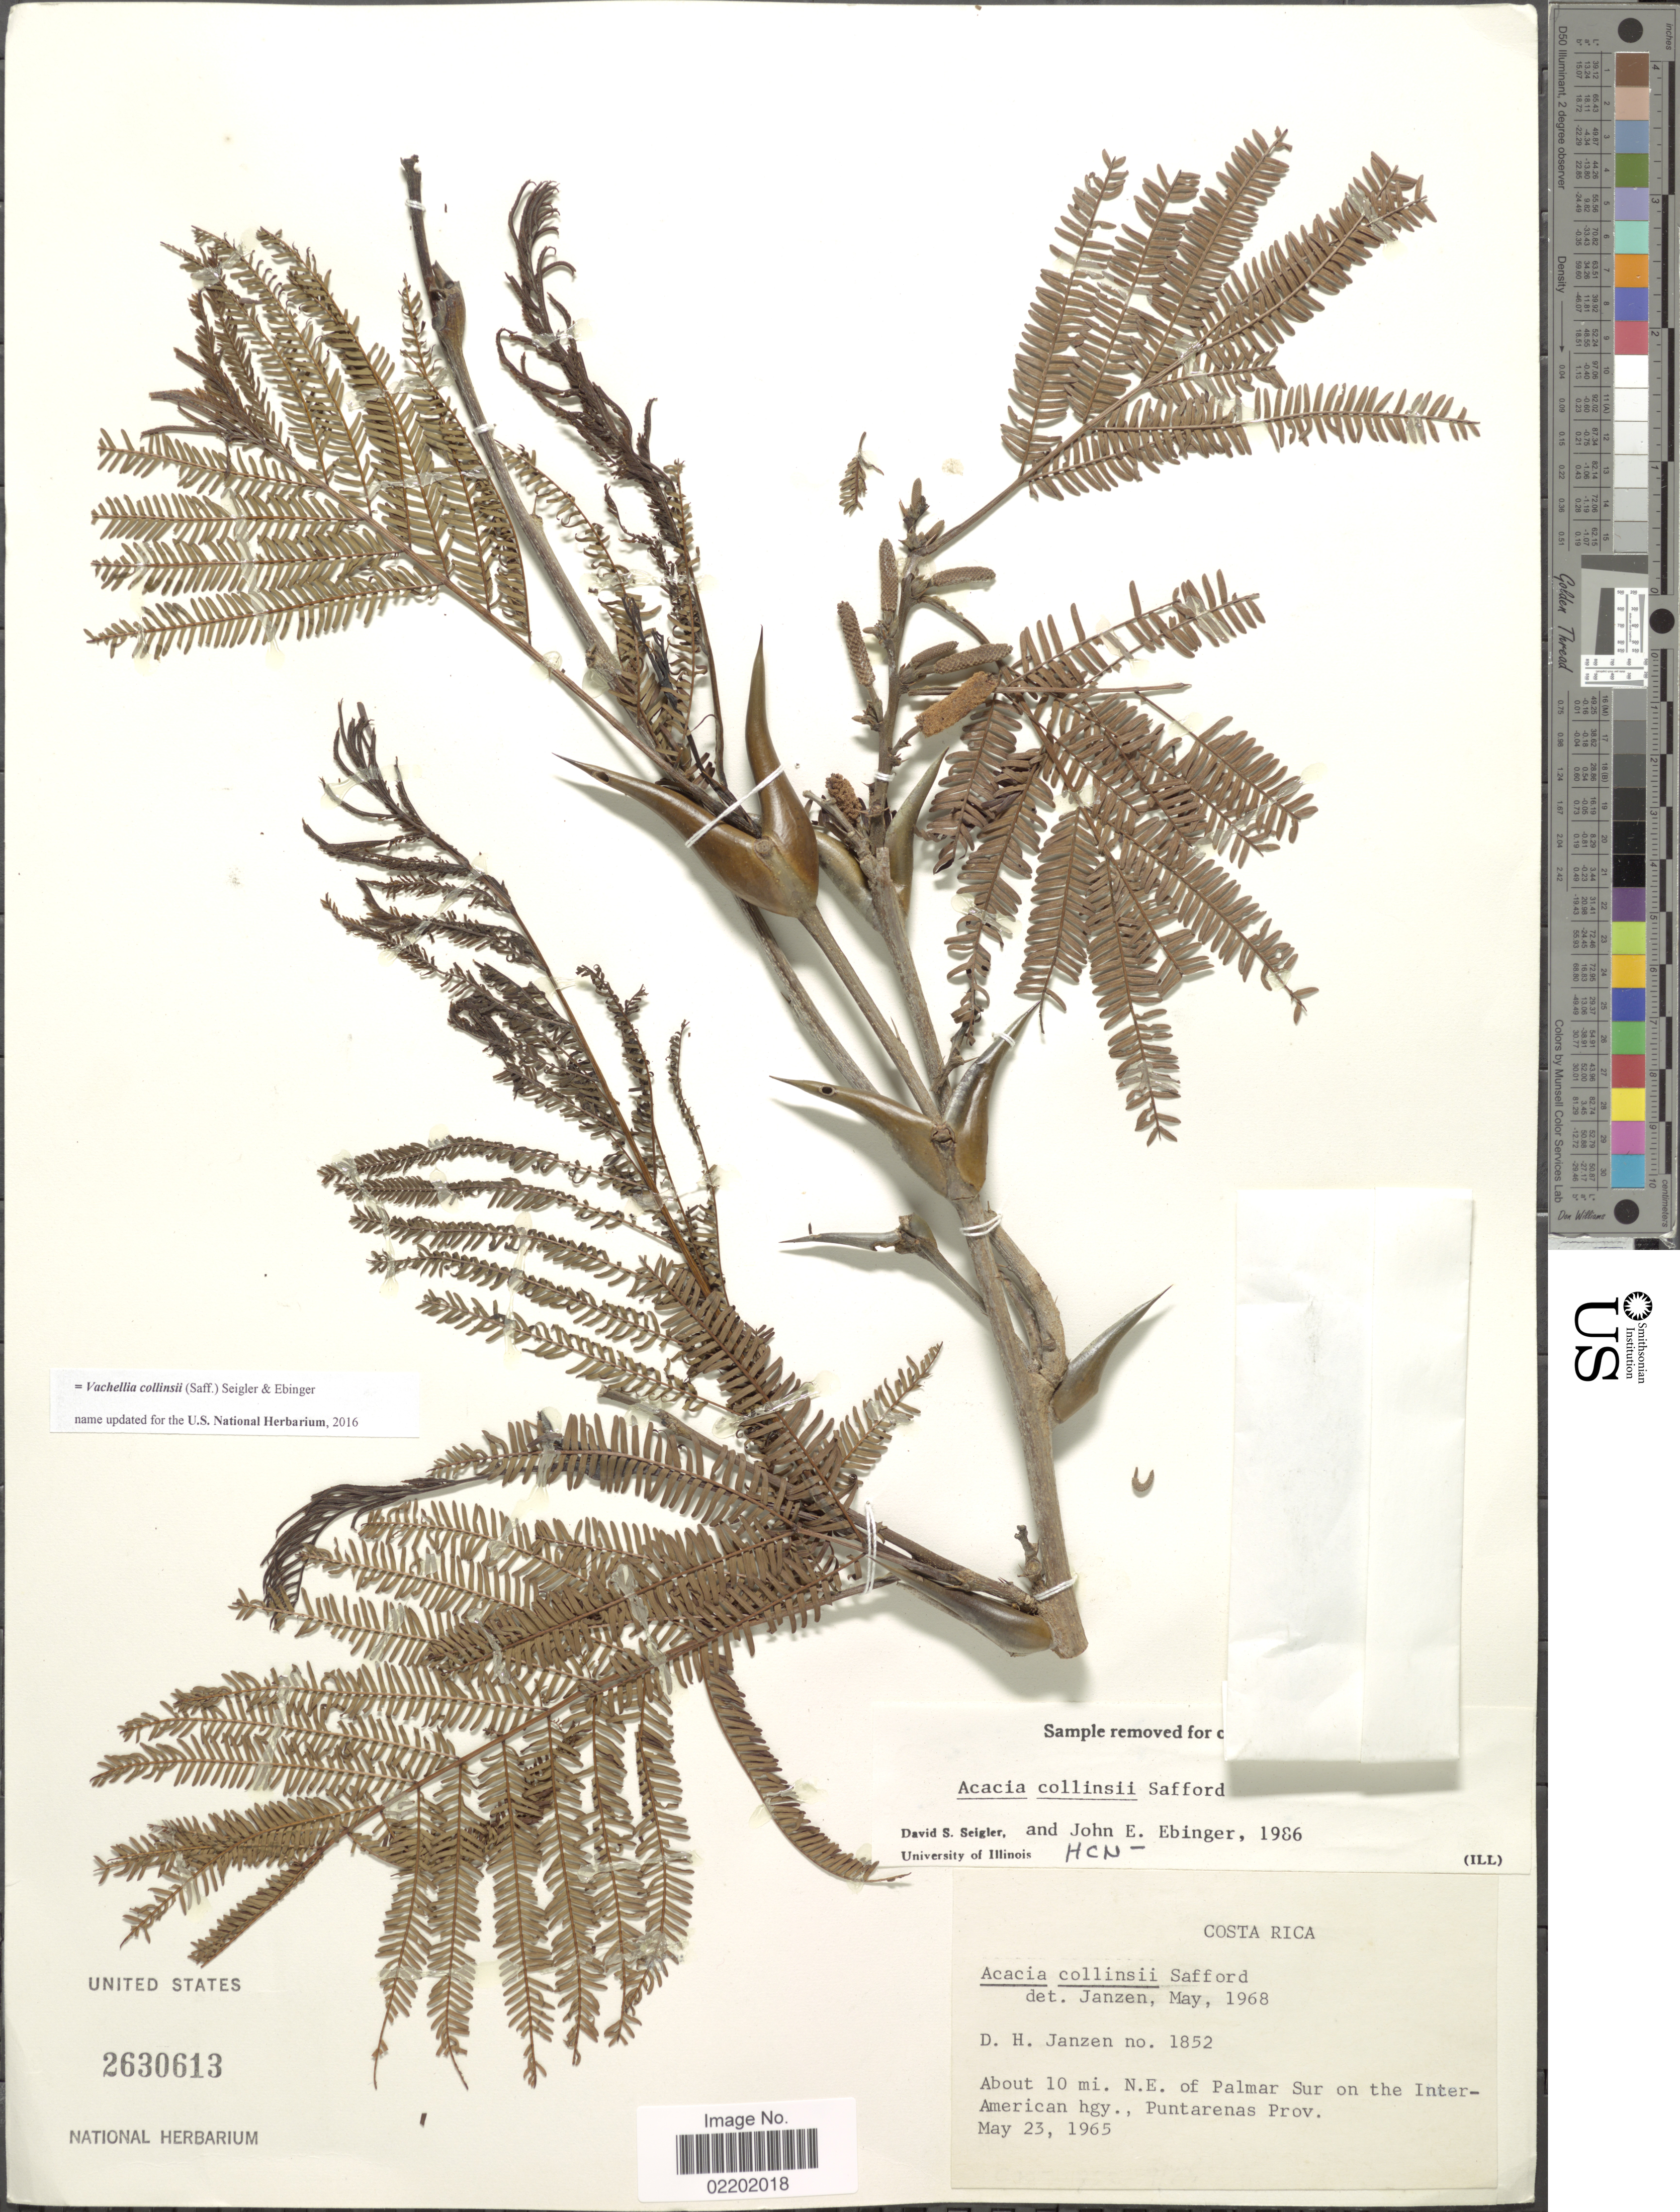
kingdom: Plantae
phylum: Tracheophyta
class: Magnoliopsida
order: Fabales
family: Fabaceae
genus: Vachellia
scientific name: Vachellia collinsii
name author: (Saff.) Seigler & Ebinger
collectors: D. Janzen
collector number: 1852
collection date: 1965-05-23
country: Costa Rica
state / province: Puntarenas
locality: About 10 mi N.E. of Palmar Sur on the Interamerican hgy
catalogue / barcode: US 2630613